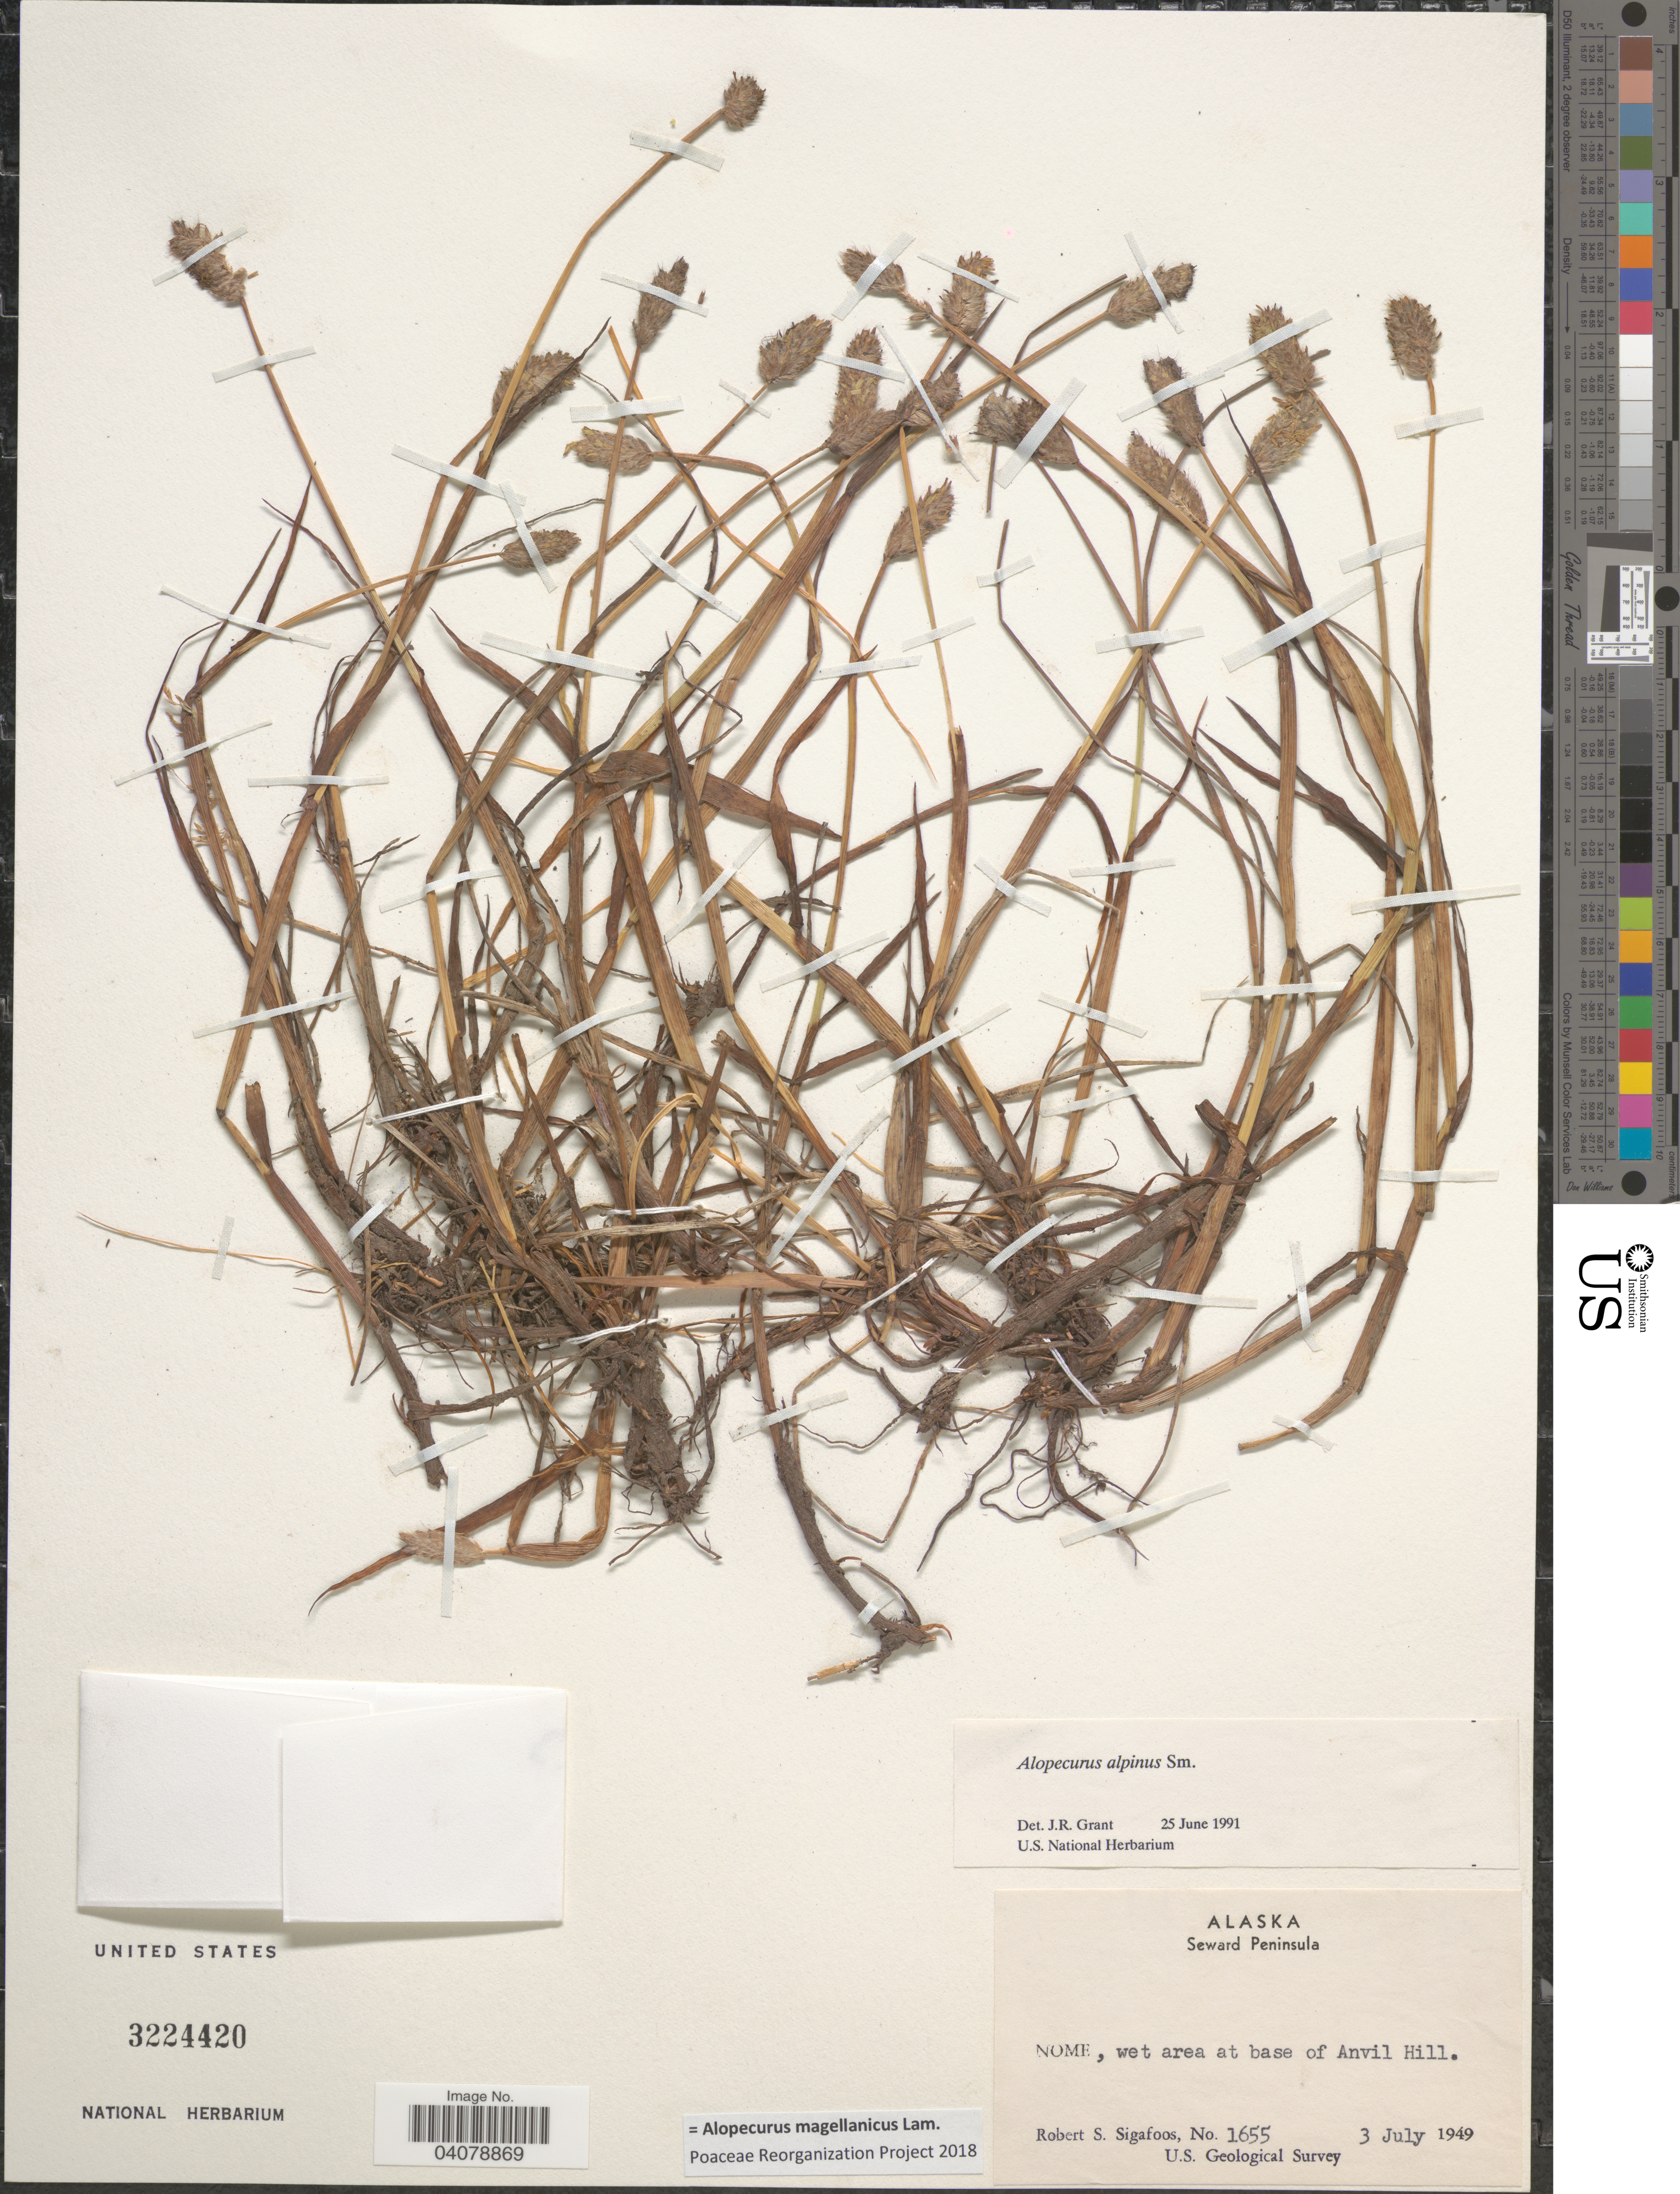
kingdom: Plantae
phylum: Tracheophyta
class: Liliopsida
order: Poales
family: Poaceae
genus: Alopecurus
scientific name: Alopecurus magellanicus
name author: Lam.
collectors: R. Sigafoos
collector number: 1655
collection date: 1949-07-03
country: United States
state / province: Alaska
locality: Seward Peninsula. Nome, wet area at base of Anvil Hill. U.S. Geological Survey.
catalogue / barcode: US 3224420